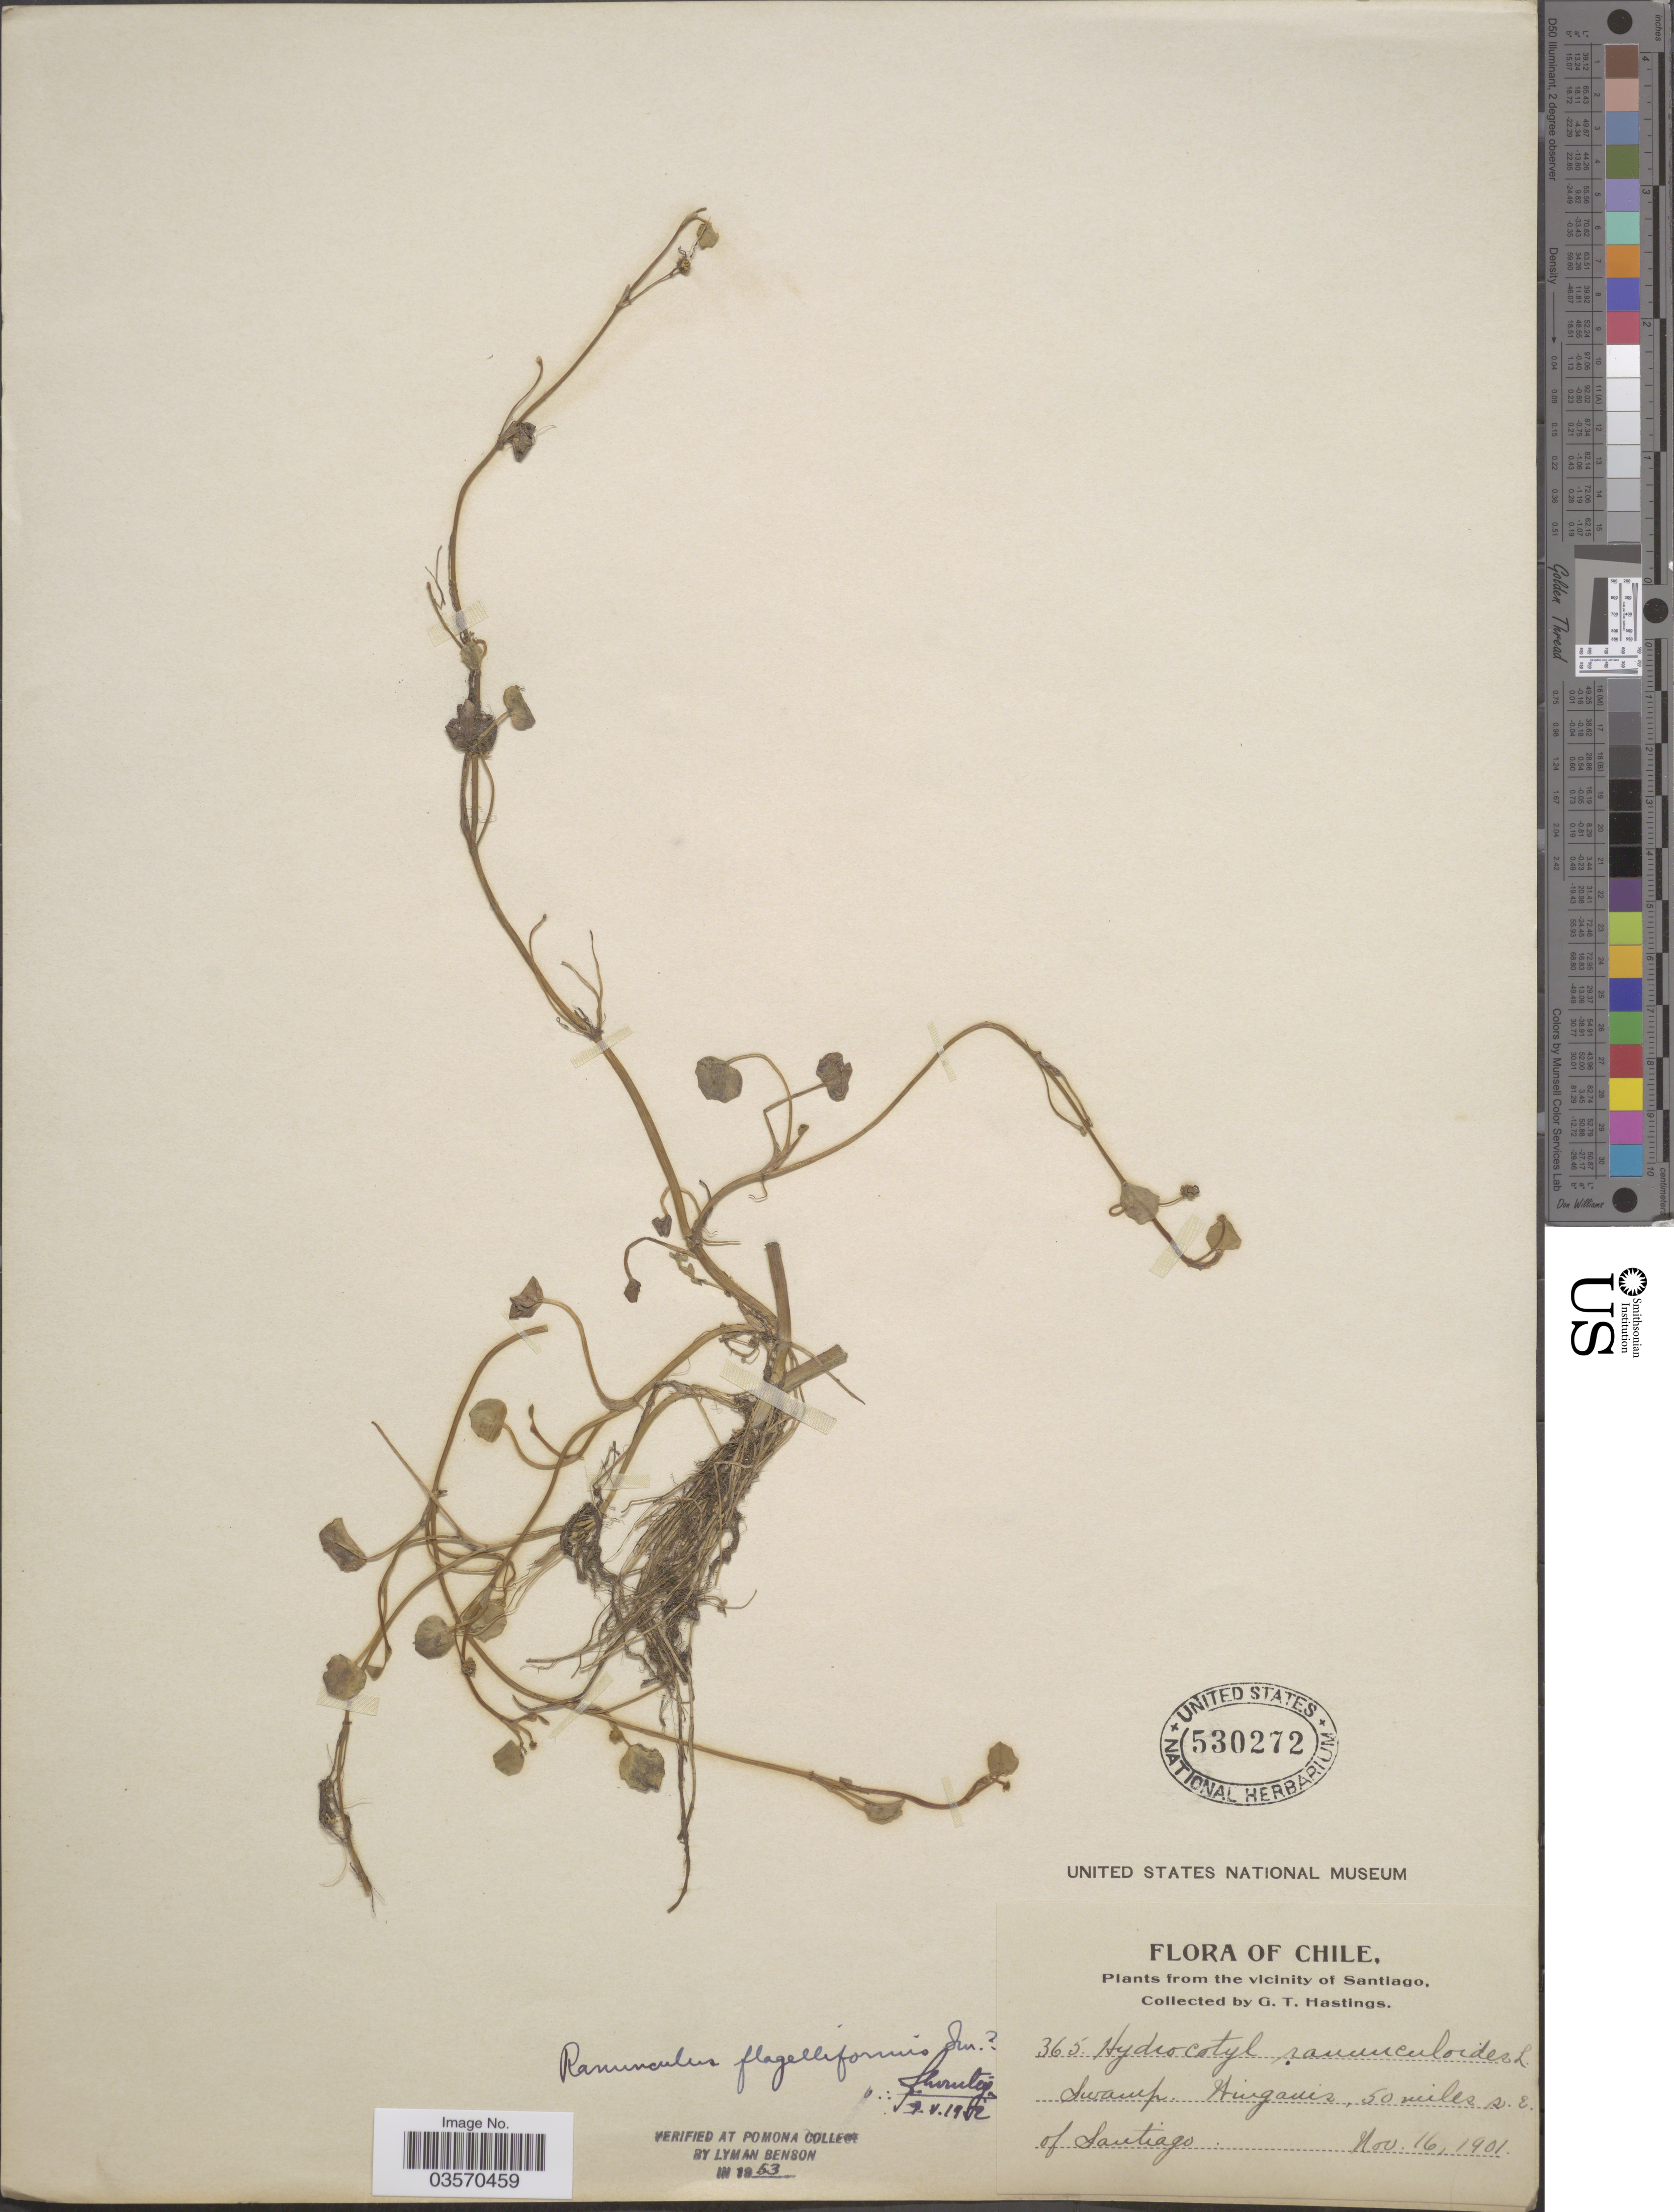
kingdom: Plantae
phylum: Tracheophyta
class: Magnoliopsida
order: Ranunculales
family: Ranunculaceae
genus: Ranunculus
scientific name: Ranunculus flagelliformis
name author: Sm.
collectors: G. Hastings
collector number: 365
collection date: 1901-11-16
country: Chile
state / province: Región Metropolitana (RM)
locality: The vicinity of Santiago. Winganis [interpreted], 50 miles s.e. of Santiago.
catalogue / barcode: US 530272